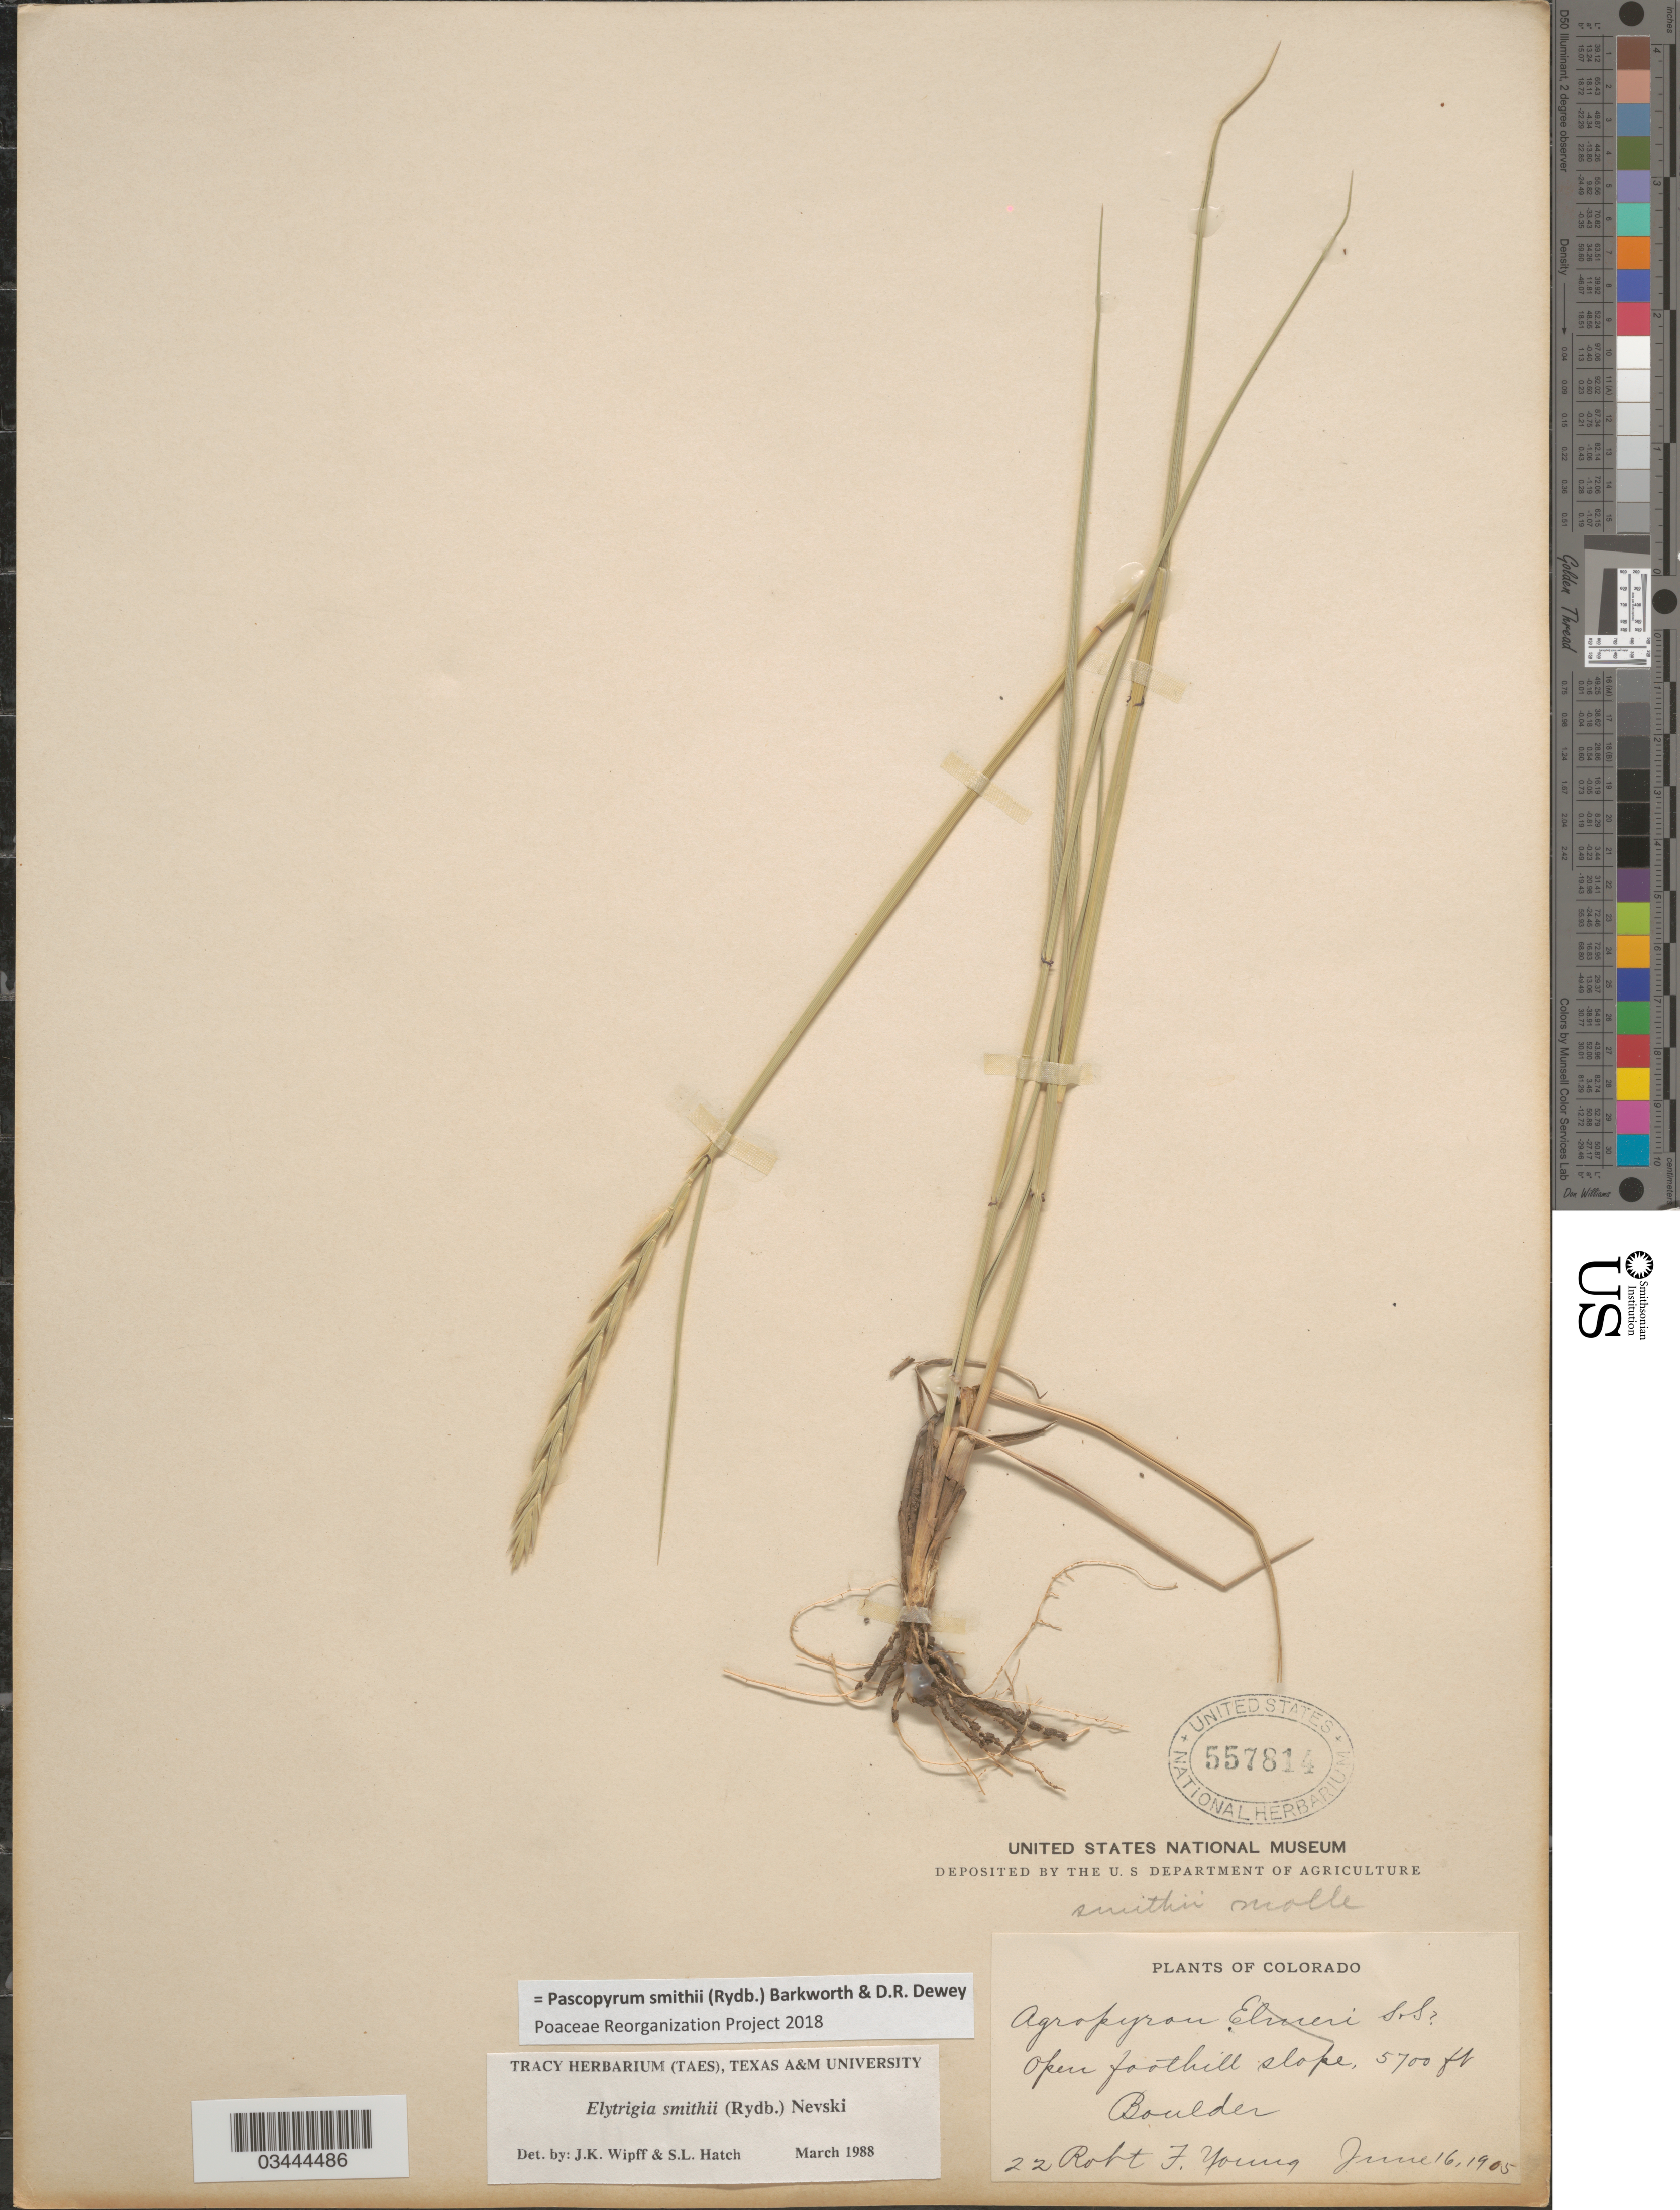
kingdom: Plantae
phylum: Tracheophyta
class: Liliopsida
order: Poales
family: Poaceae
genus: Pascopyrum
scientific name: Pascopyrum smithii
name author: (Rydb.) Barkworth & Dewey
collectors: R. Young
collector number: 22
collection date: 1905-06-16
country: United States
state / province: Colorado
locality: Open foothill slope. Boulder.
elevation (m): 1737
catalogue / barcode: US 557814